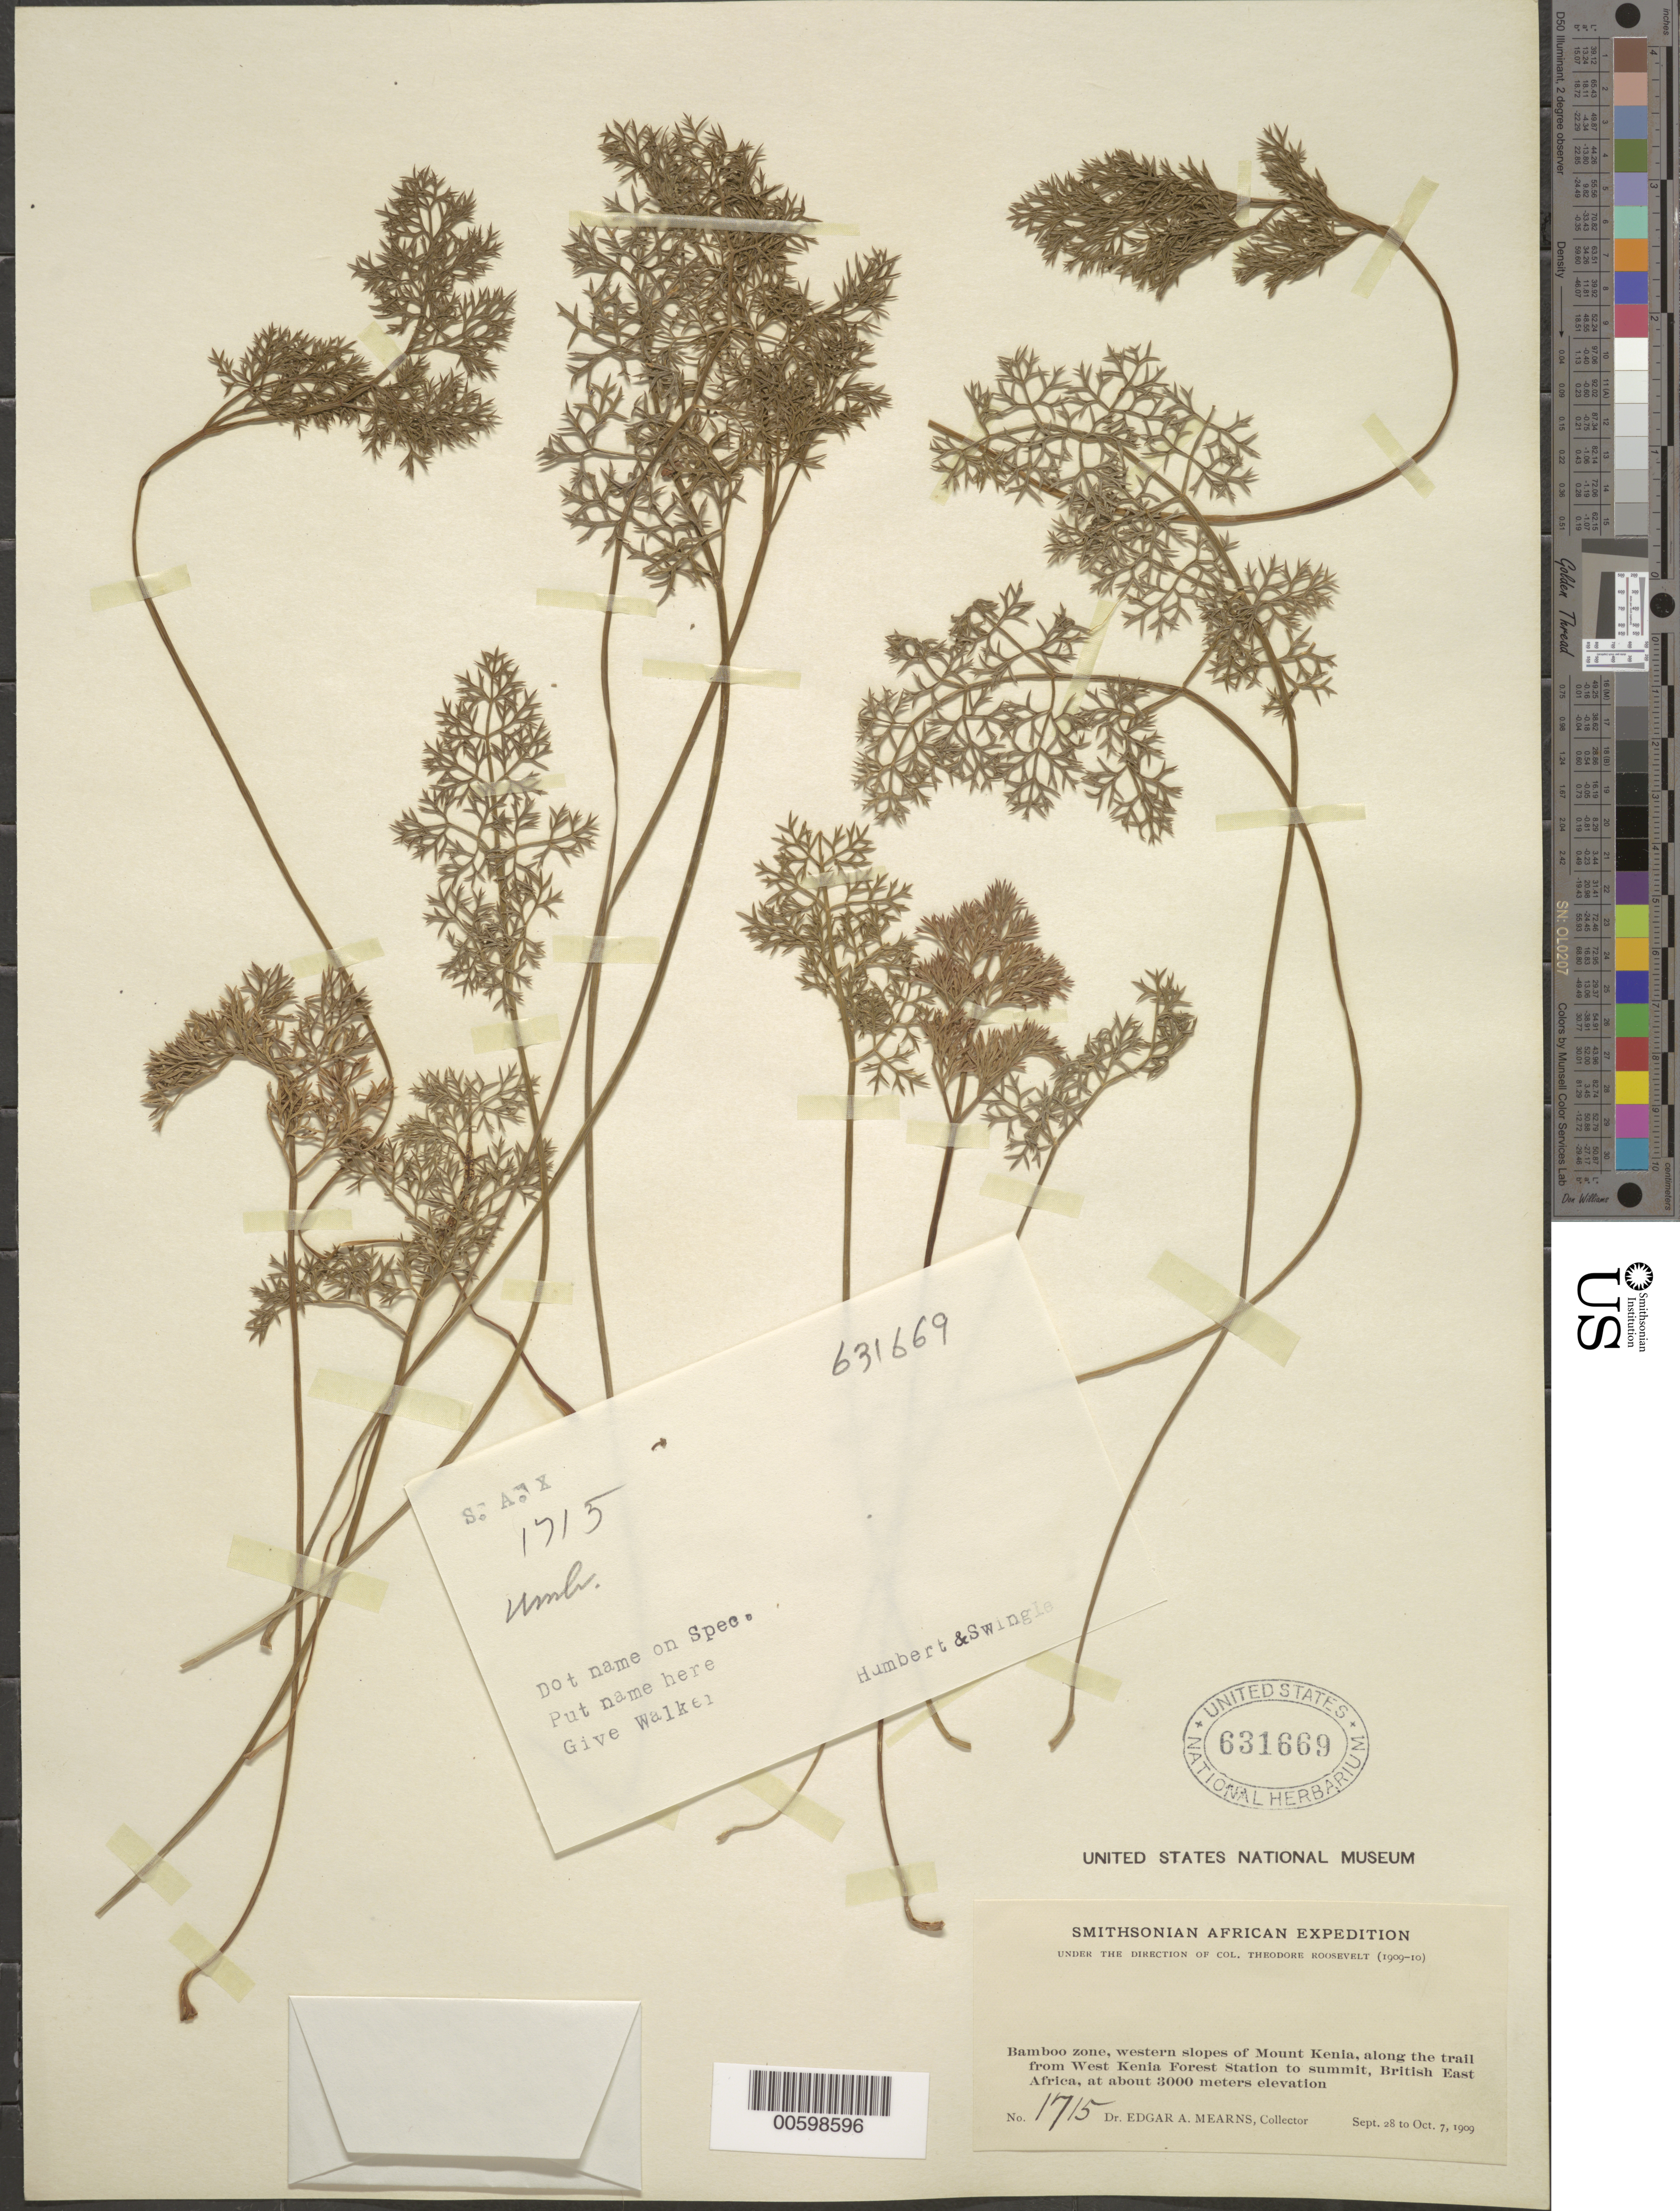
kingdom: Plantae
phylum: Tracheophyta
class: Magnoliopsida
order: Apiales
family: Apiaceae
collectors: E. A. Mearns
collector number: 1715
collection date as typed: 28 Sep 1909 to 07 Oct 1909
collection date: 1909-09-28/1909-10-07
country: Kenya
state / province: Nyeri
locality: Bamboo zone, western slopes of Mount Kenia, along the trail from west Kenia Forest Station to summit.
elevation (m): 3000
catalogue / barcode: US 631669